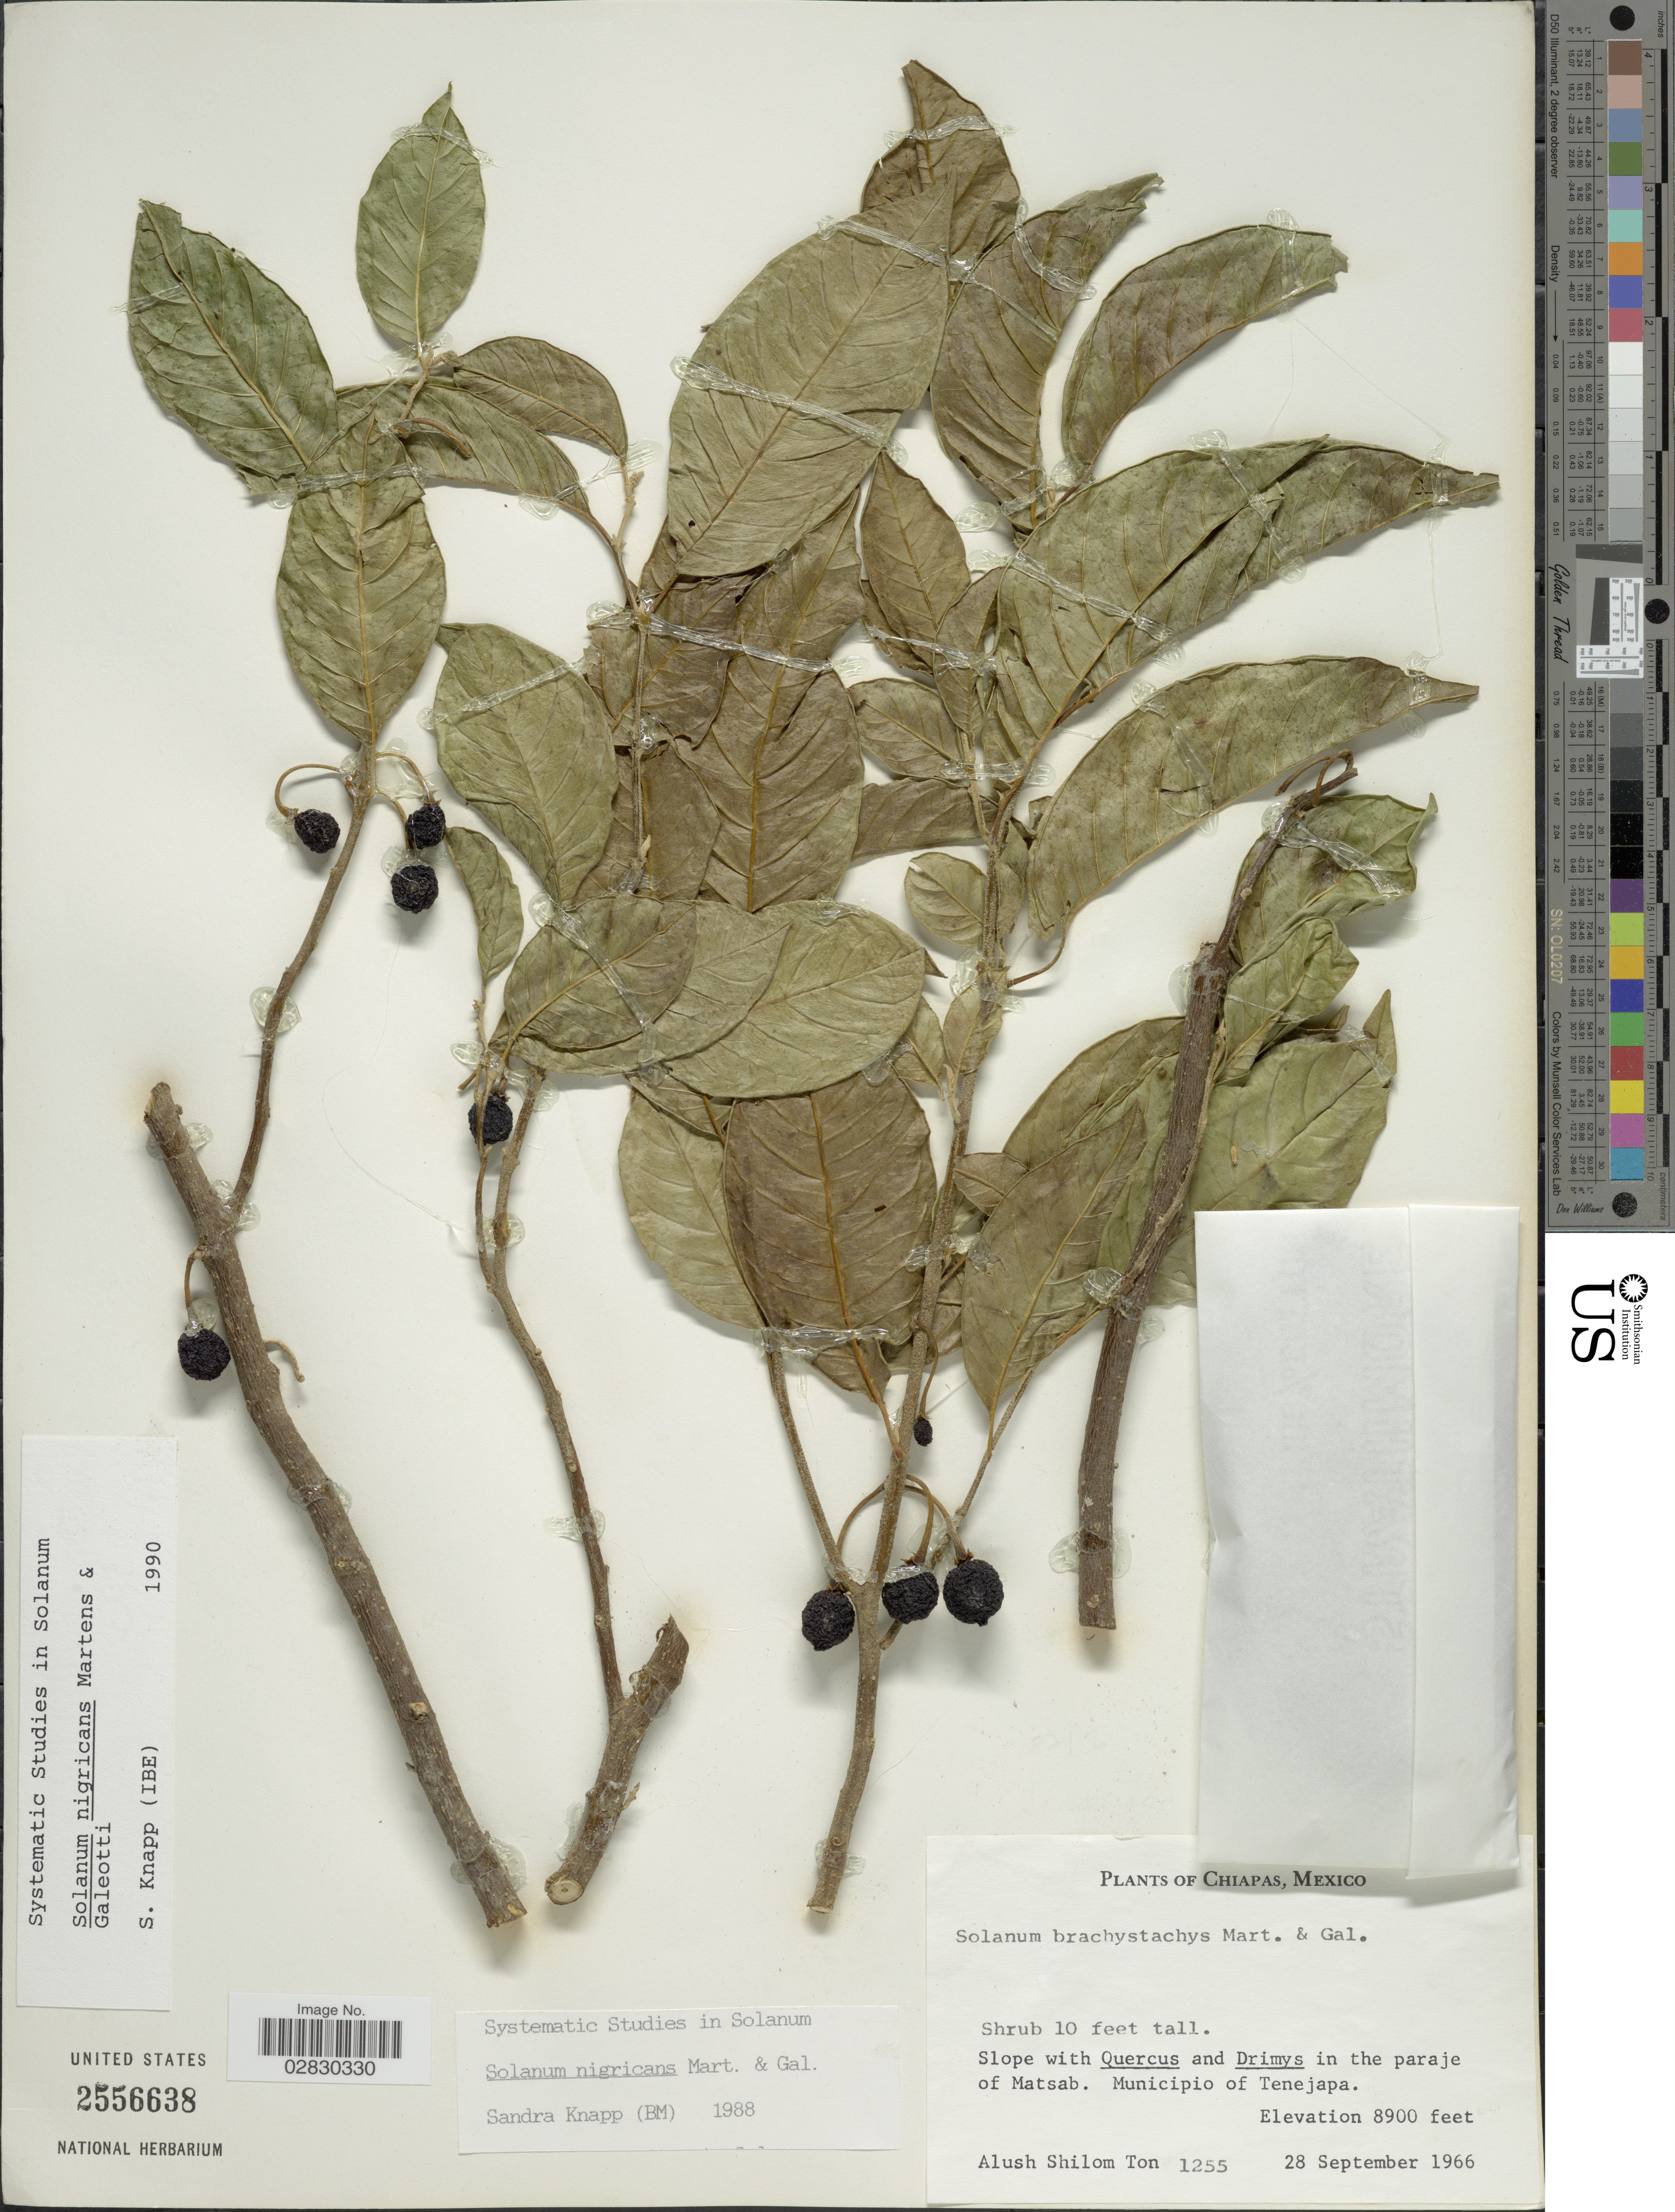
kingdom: Plantae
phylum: Tracheophyta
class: Magnoliopsida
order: Solanales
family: Solanaceae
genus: Solanum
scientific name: Solanum nigricans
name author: M. Martens & Galeotti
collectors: A. M. Ton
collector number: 1255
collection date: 1966-09-28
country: Mexico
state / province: Chiapas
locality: Slope with Quercus and Drimys in the paraje of Matsab. Municipio of Tenejapa.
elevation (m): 2713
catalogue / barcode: US 2556638